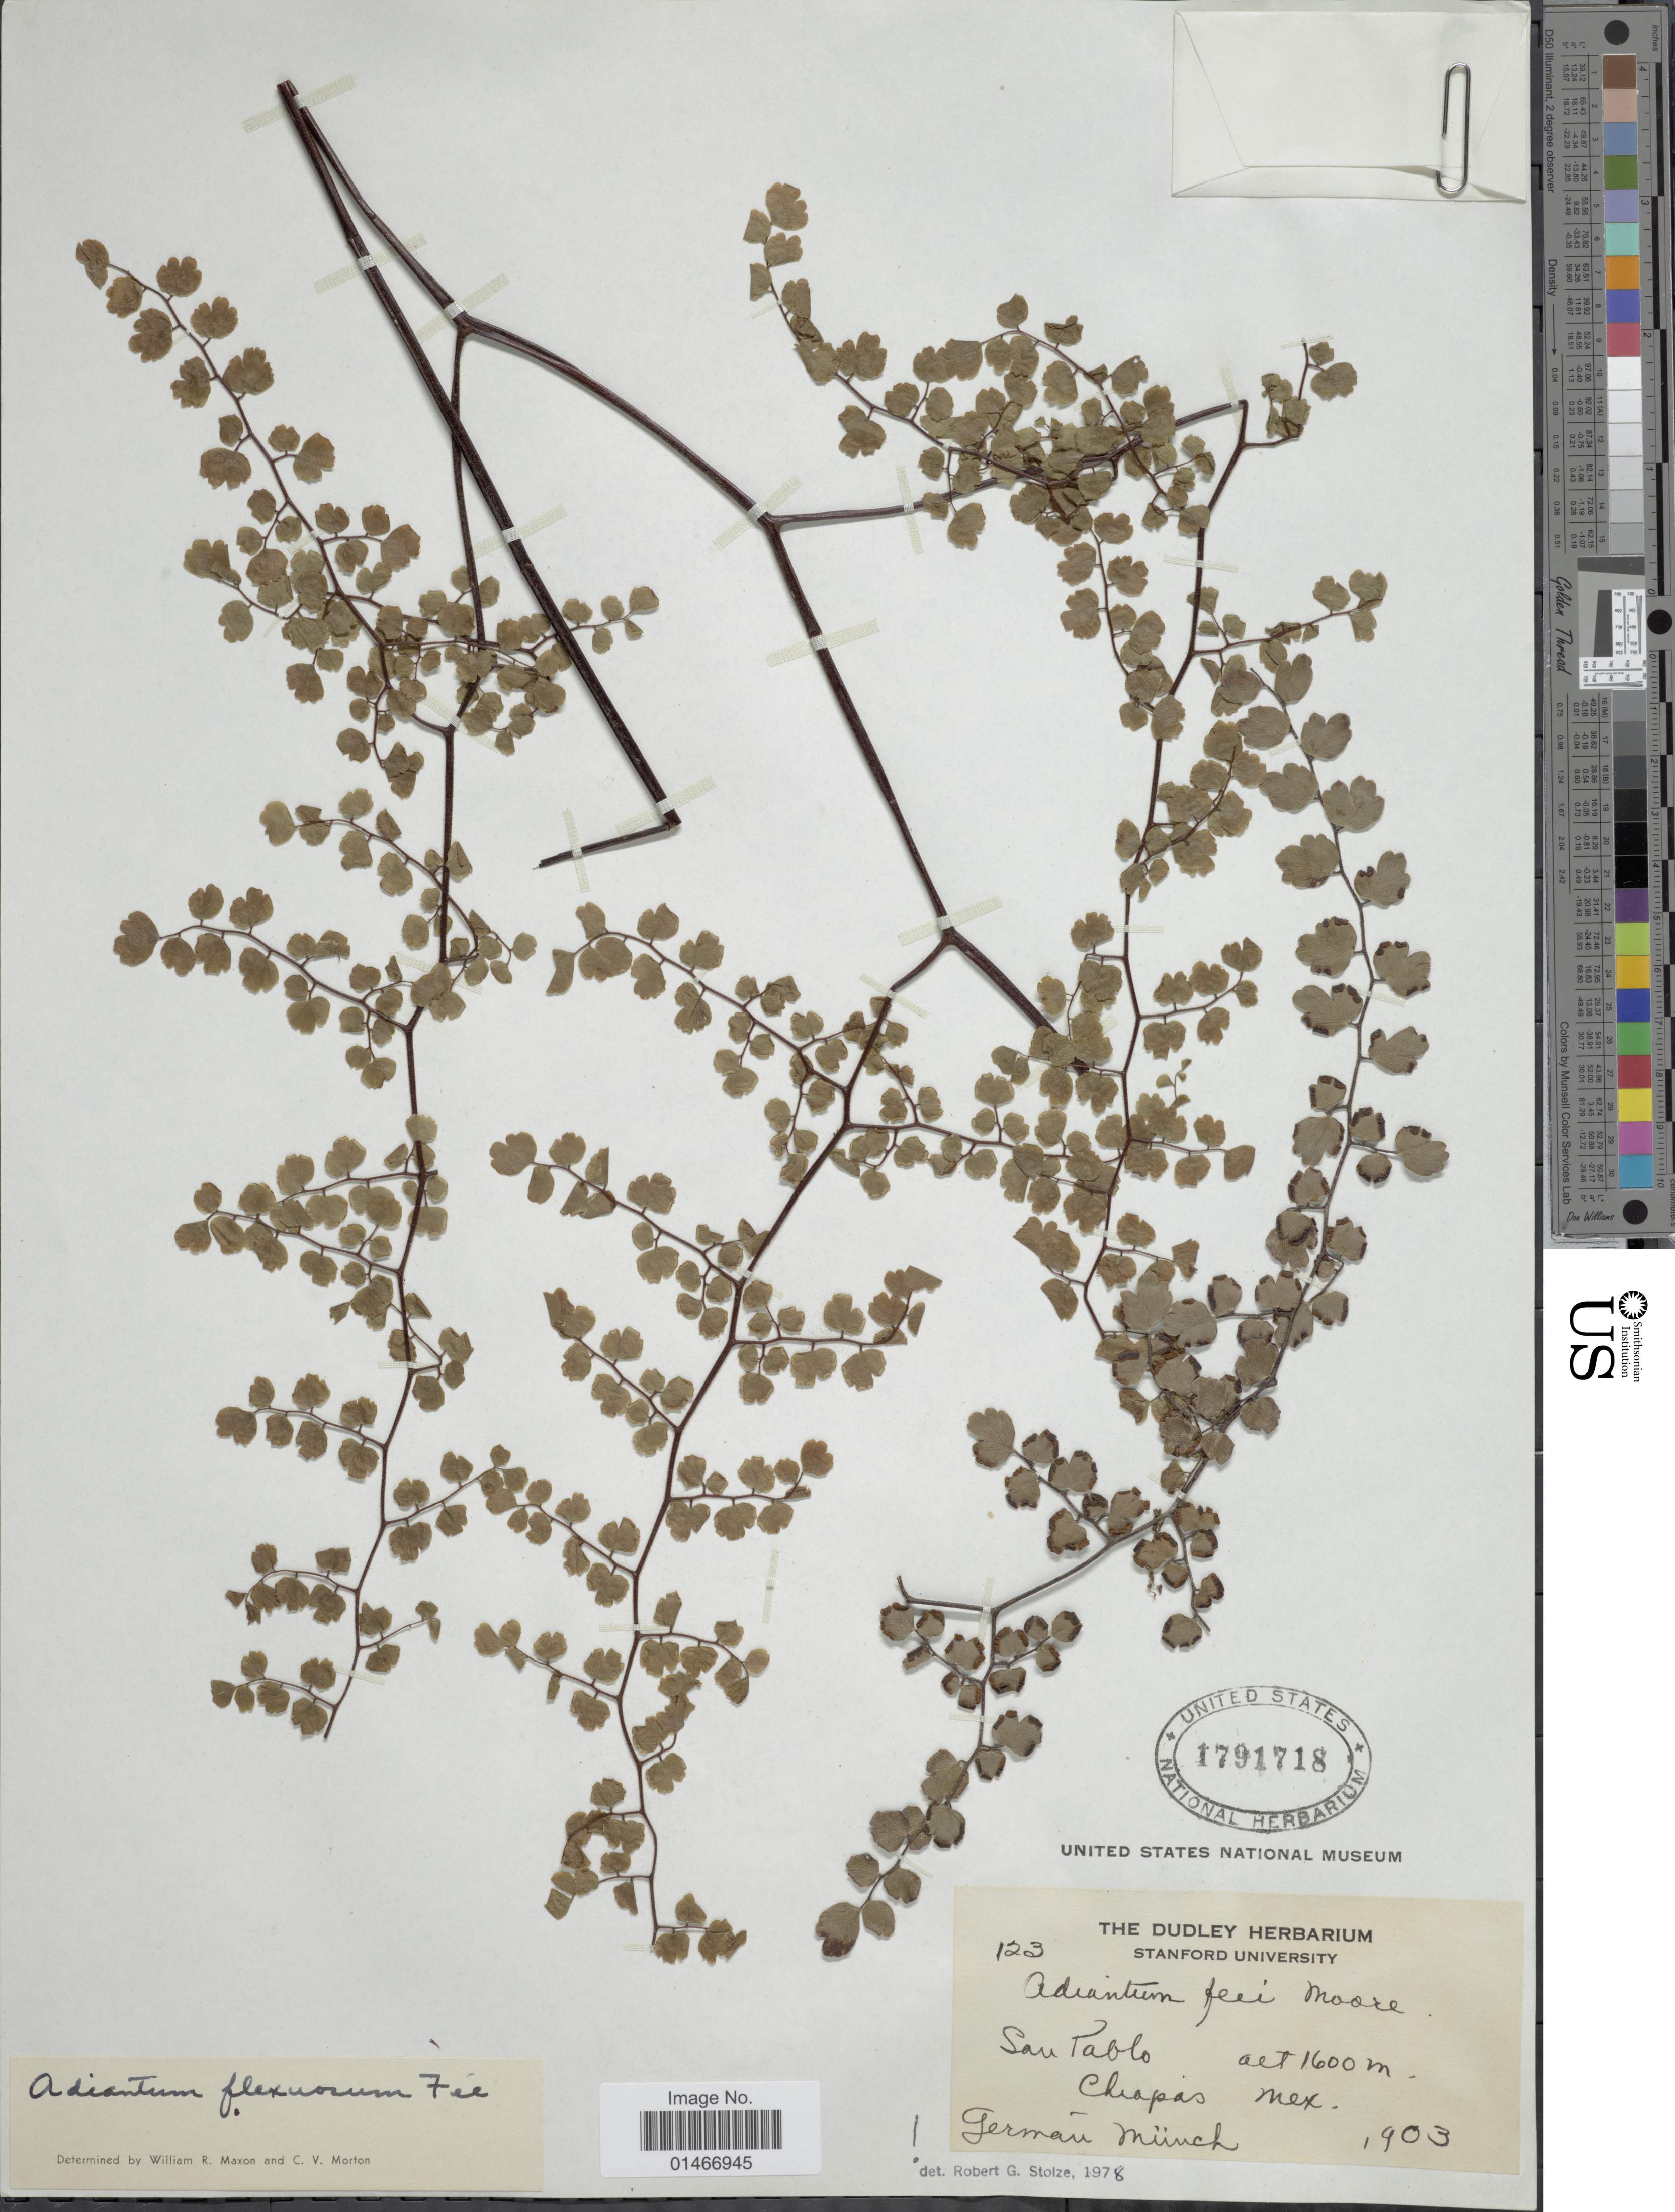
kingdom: Plantae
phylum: Tracheophyta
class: Polypodiopsida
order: Polypodiales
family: Pteridaceae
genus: Adiantum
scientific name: Adiantum feei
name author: T. Moore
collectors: G. Munch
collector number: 123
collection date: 1903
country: Mexico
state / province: Chiapas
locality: San Pablo.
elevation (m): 1600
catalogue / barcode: US 1791718